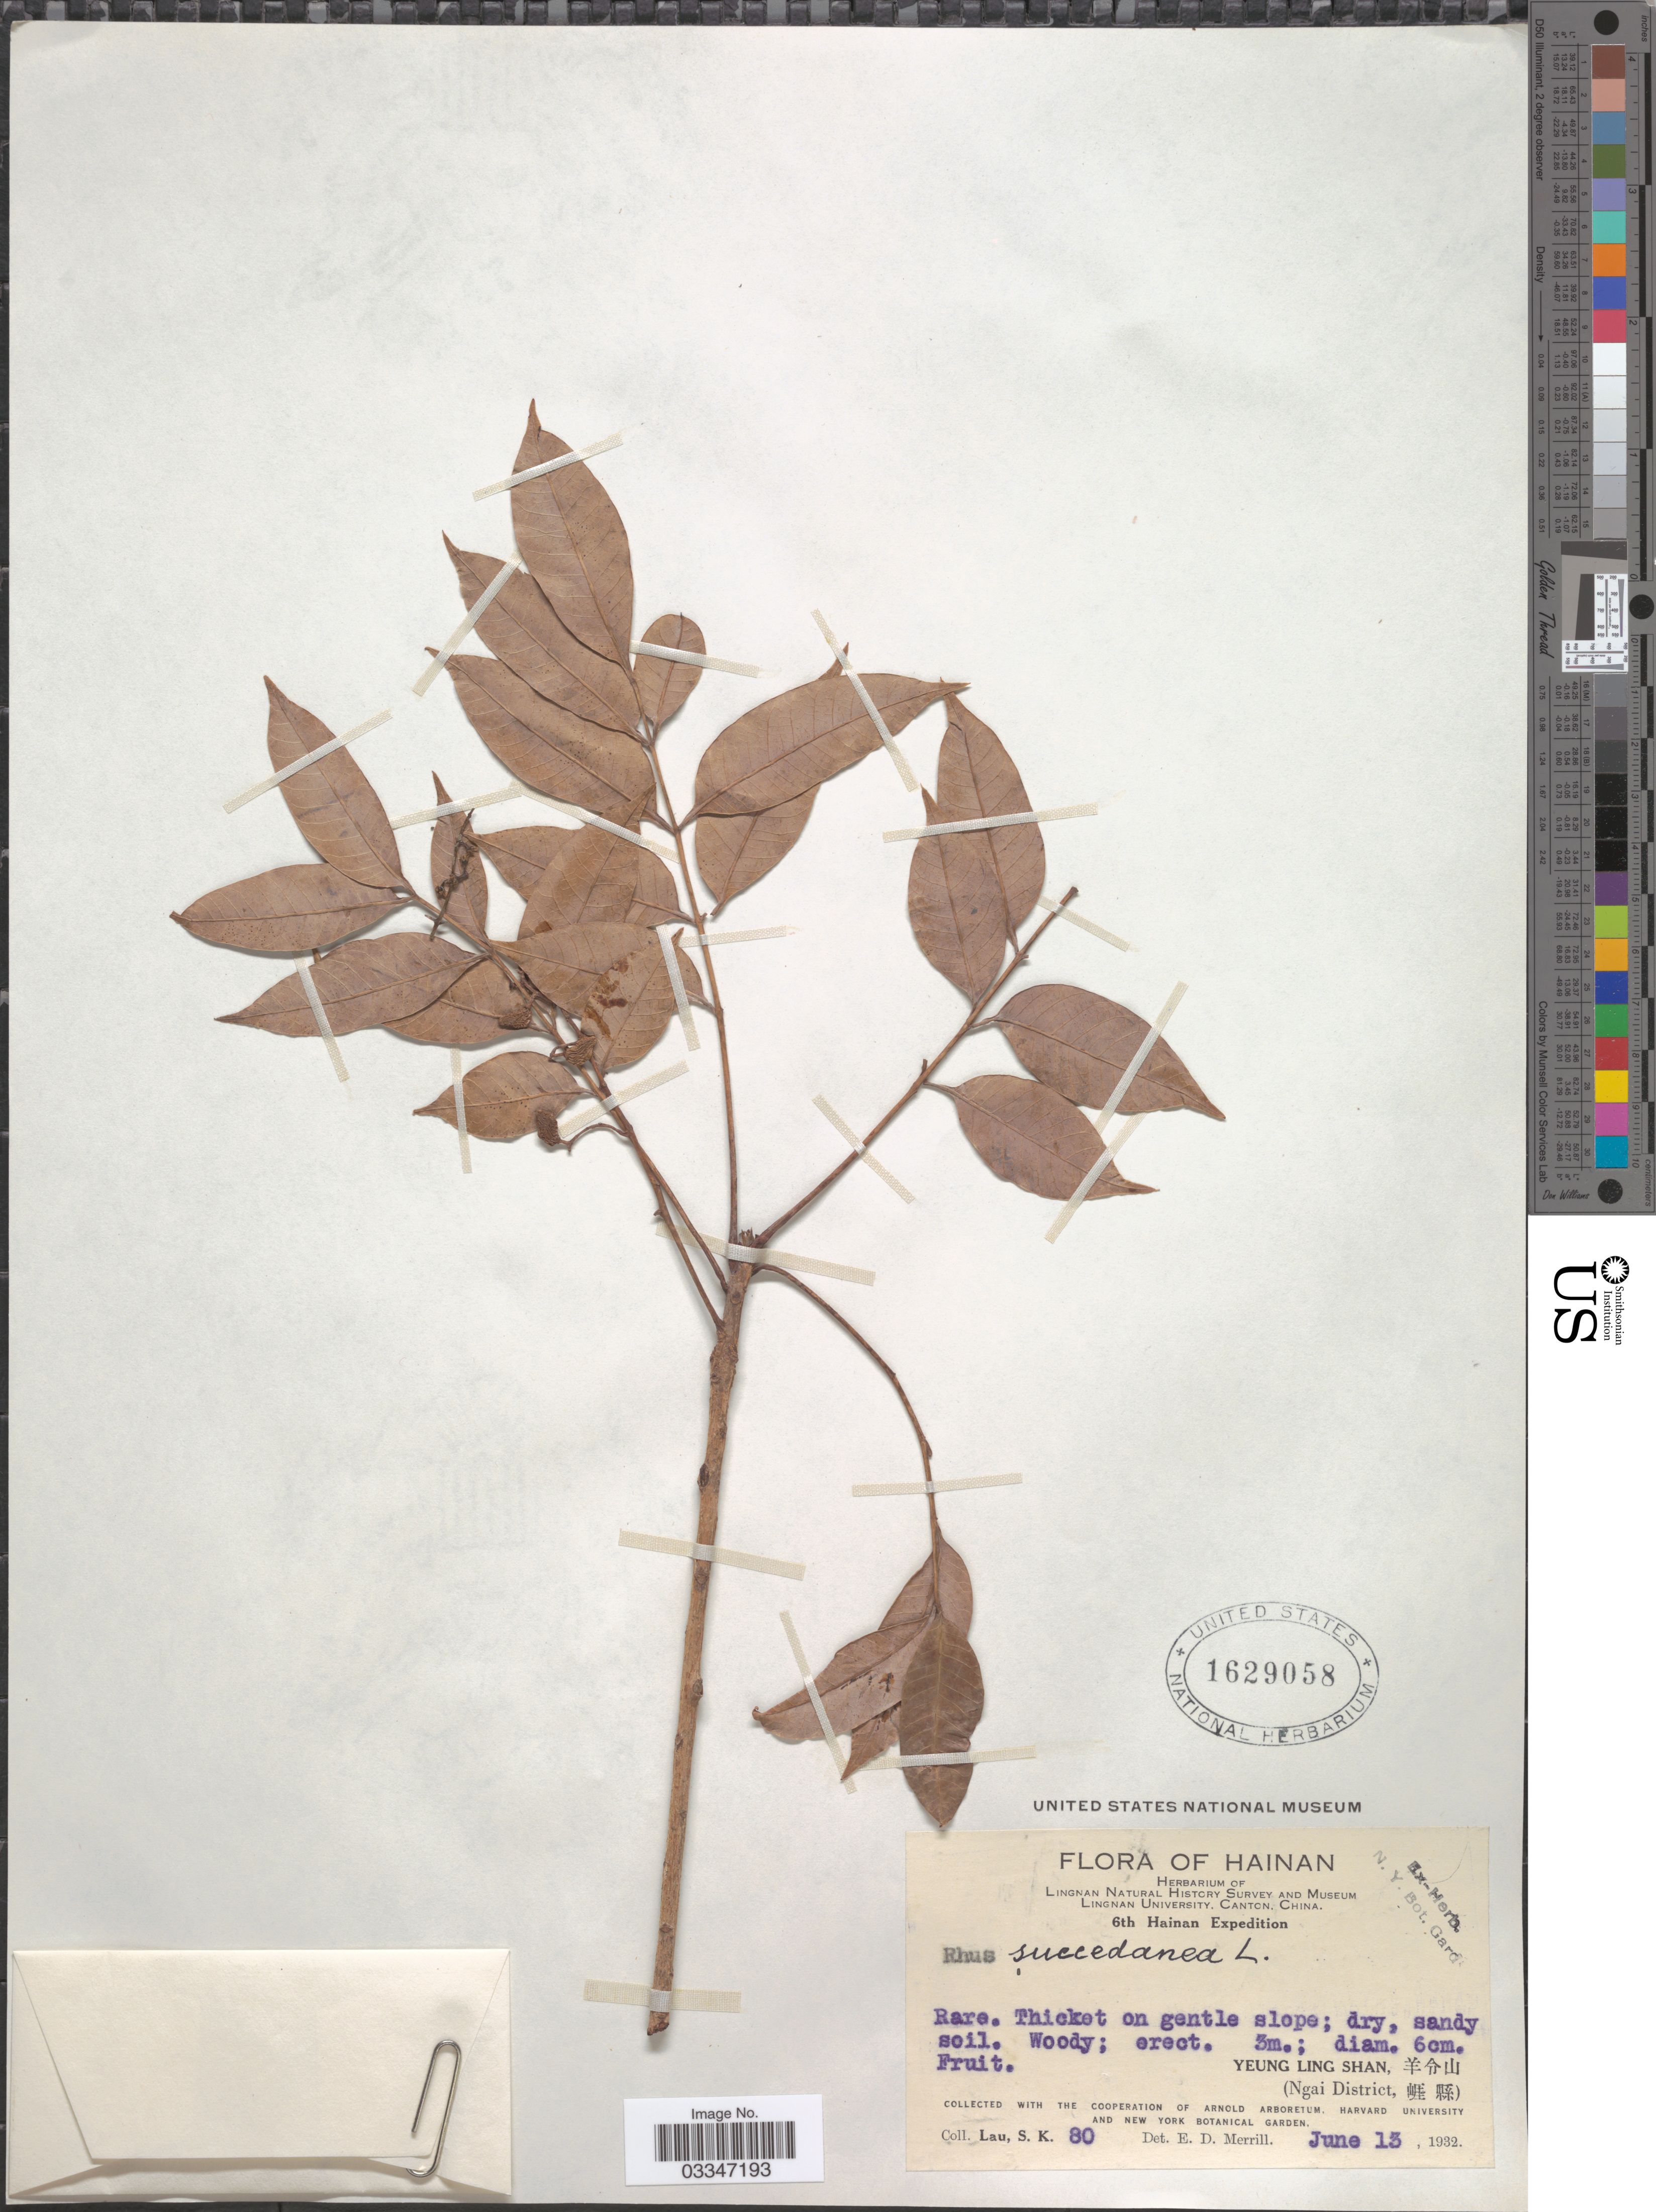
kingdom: Plantae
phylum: Tracheophyta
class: Magnoliopsida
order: Sapindales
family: Anacardiaceae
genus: Rhus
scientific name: Rhus succedanea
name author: L.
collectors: S. K. Lau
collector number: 80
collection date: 1932-06-13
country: China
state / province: Hainan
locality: Yeung Ling Shan. (Ngai District).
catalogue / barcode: US 1629058